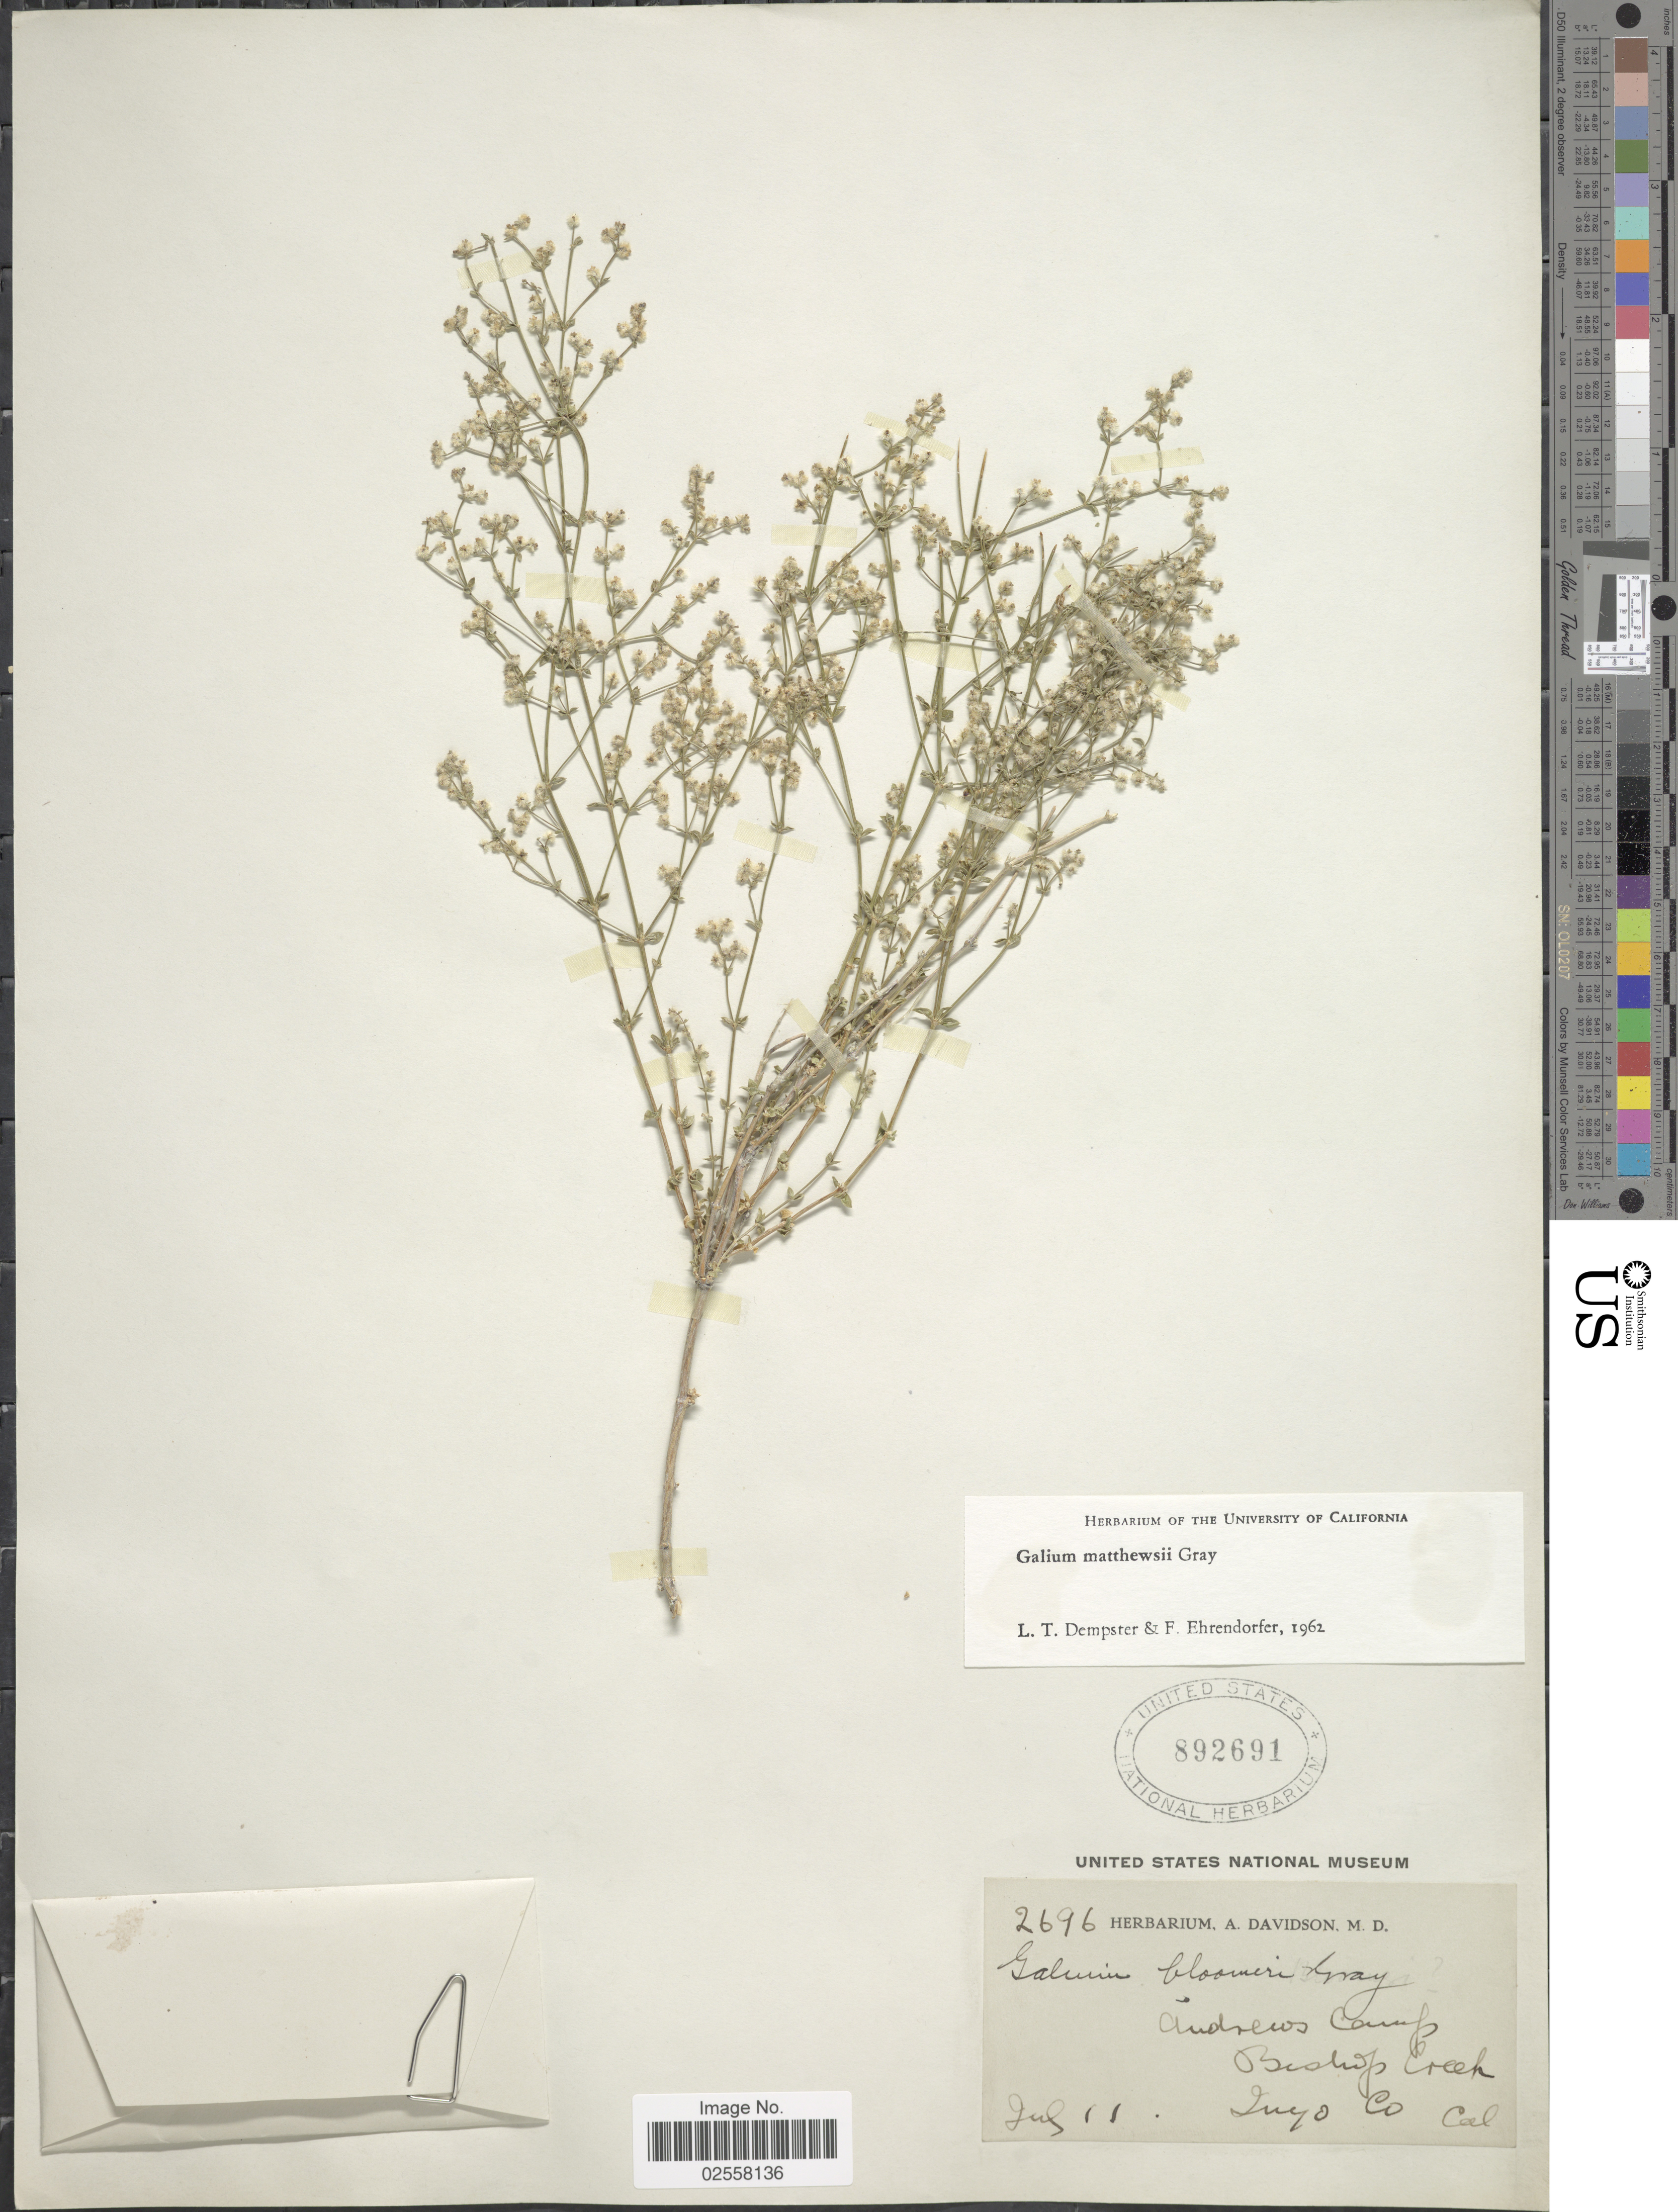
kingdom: Plantae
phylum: Tracheophyta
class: Magnoliopsida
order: Gentianales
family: Rubiaceae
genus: Galium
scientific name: Galium matthewsii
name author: A. Gray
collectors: ex herb. A. Davidson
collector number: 2696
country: United States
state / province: California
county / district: Inyo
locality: Andrews Camps, Bishop Creek, Inyo Co.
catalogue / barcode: US 892691